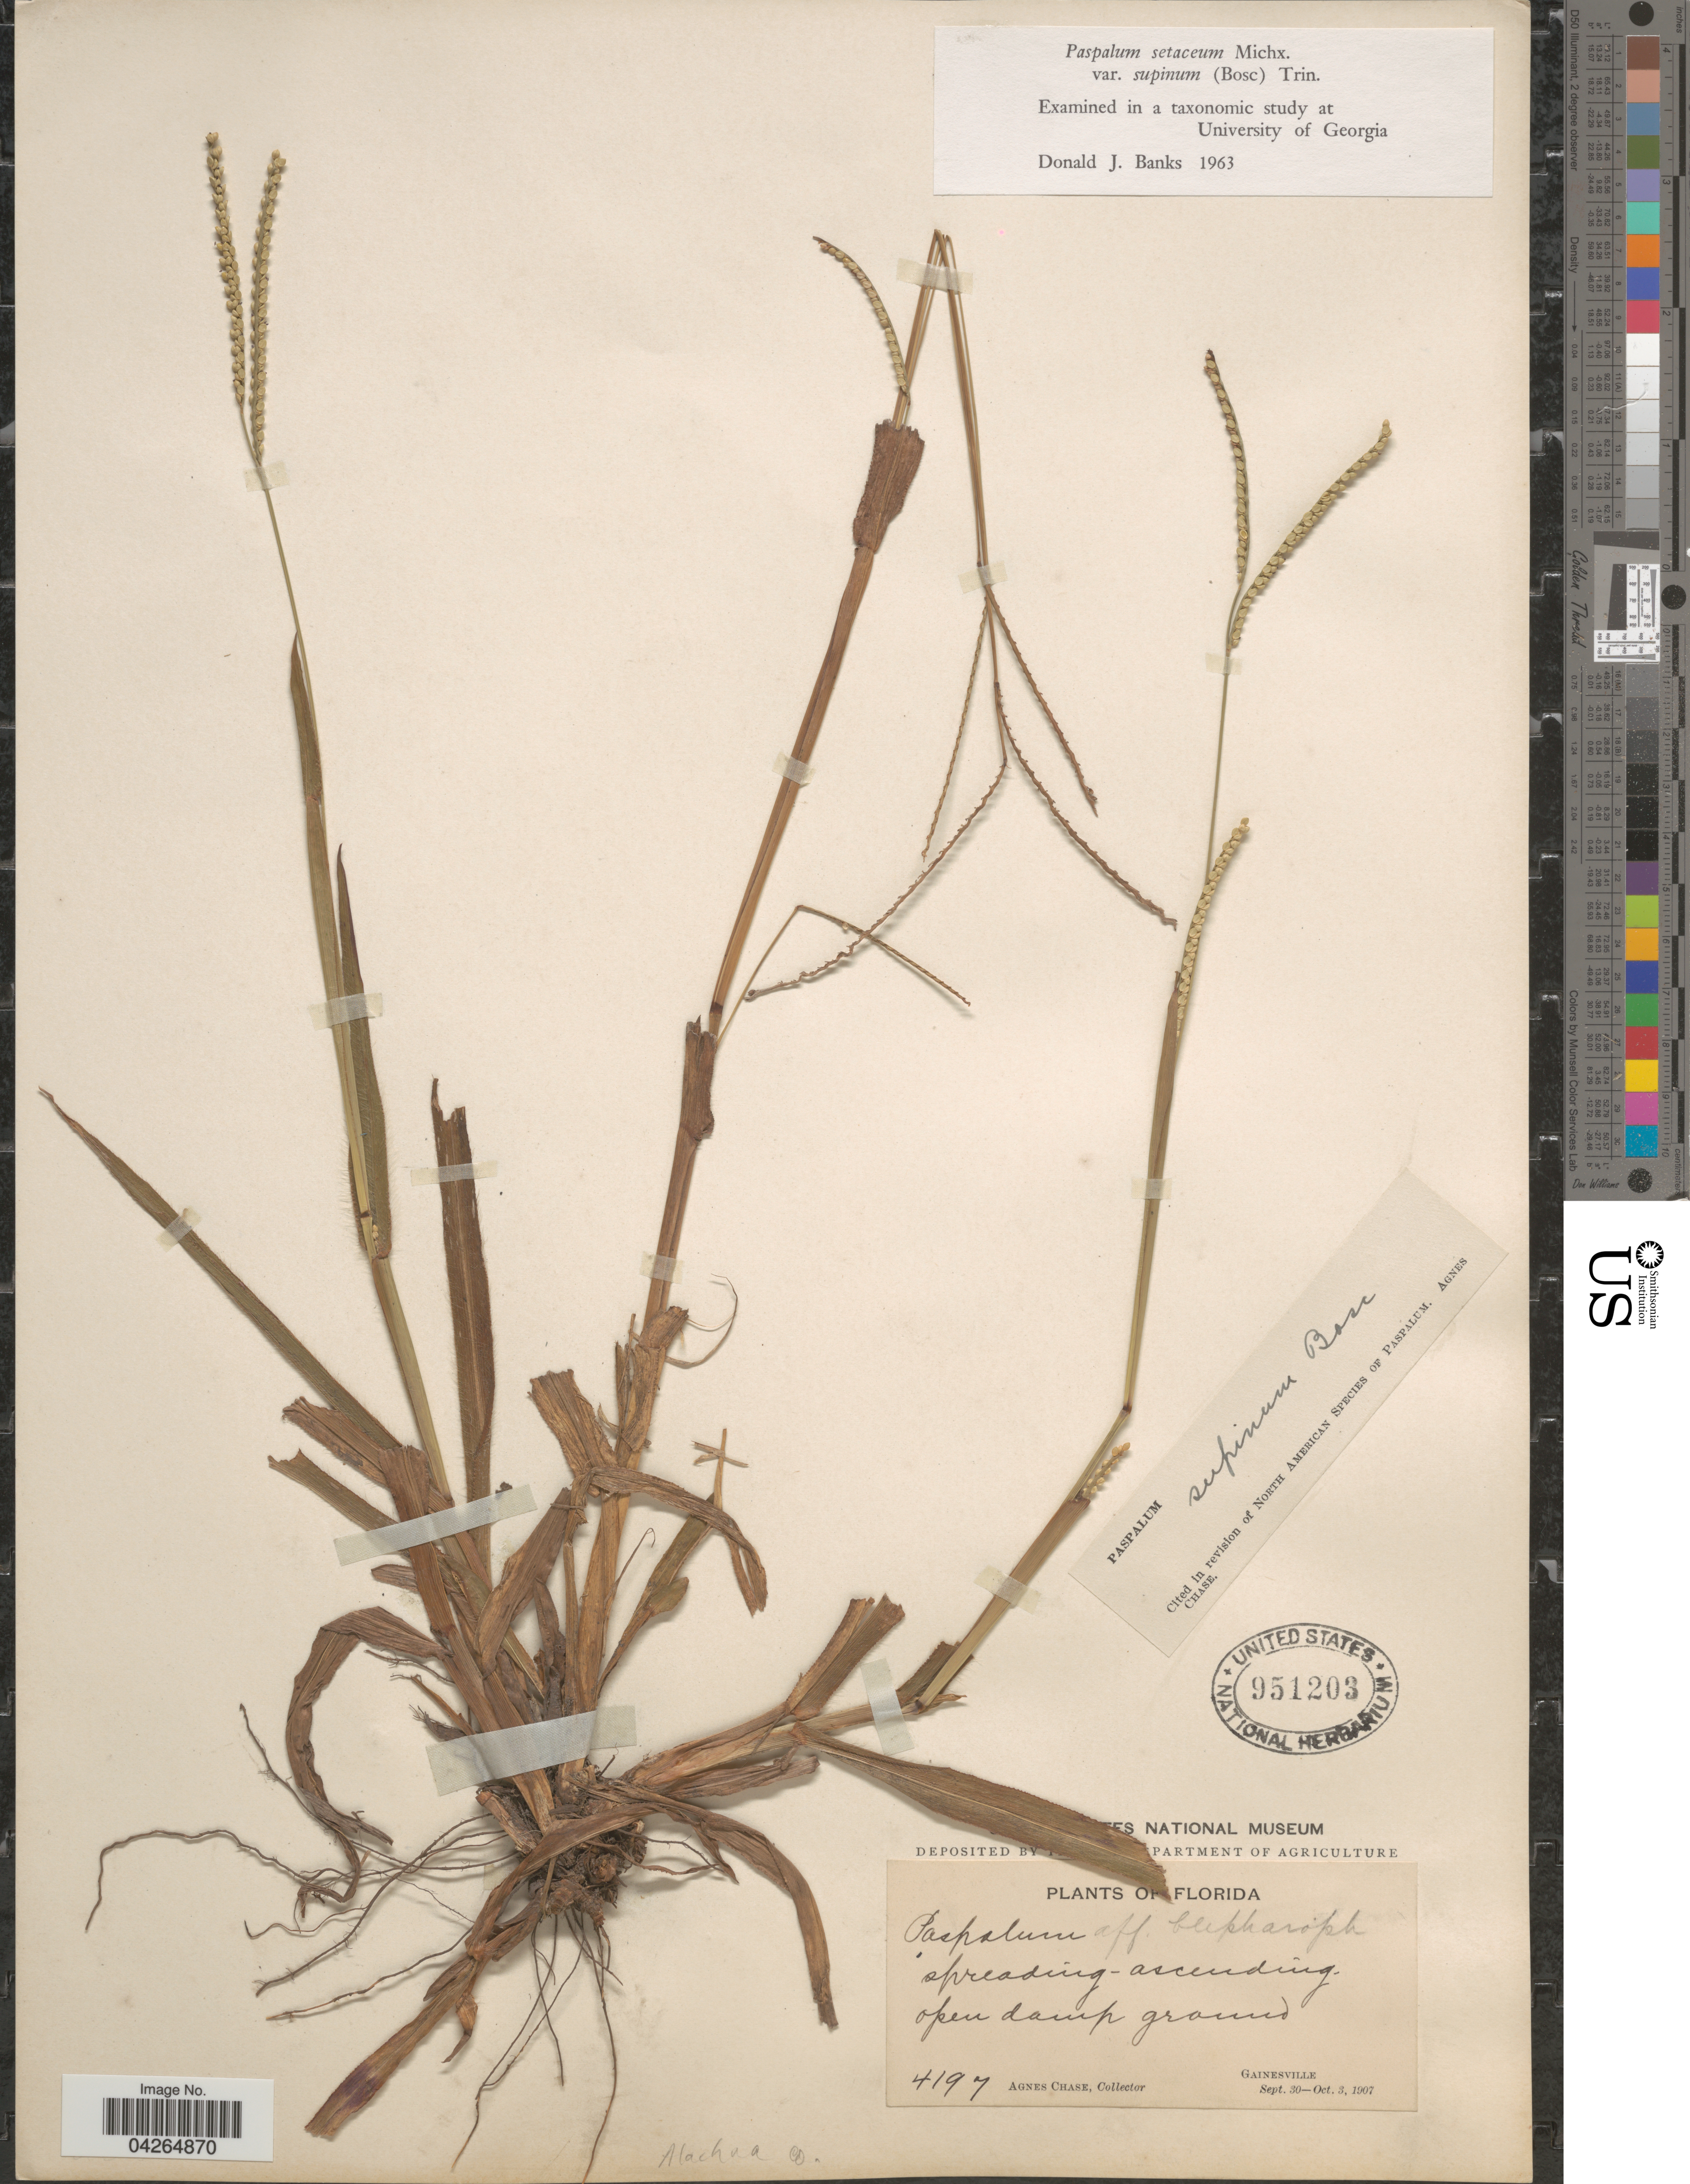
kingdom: Plantae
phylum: Tracheophyta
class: Liliopsida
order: Poales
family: Poaceae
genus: Paspalum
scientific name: Paspalum setaceum var. supinum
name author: (Bosc ex Poir.) Trin.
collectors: A. Chase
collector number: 4197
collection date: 1907-09-30/1907-10-03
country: United States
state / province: Florida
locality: Gainesville. Alachua Co.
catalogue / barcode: US 951203